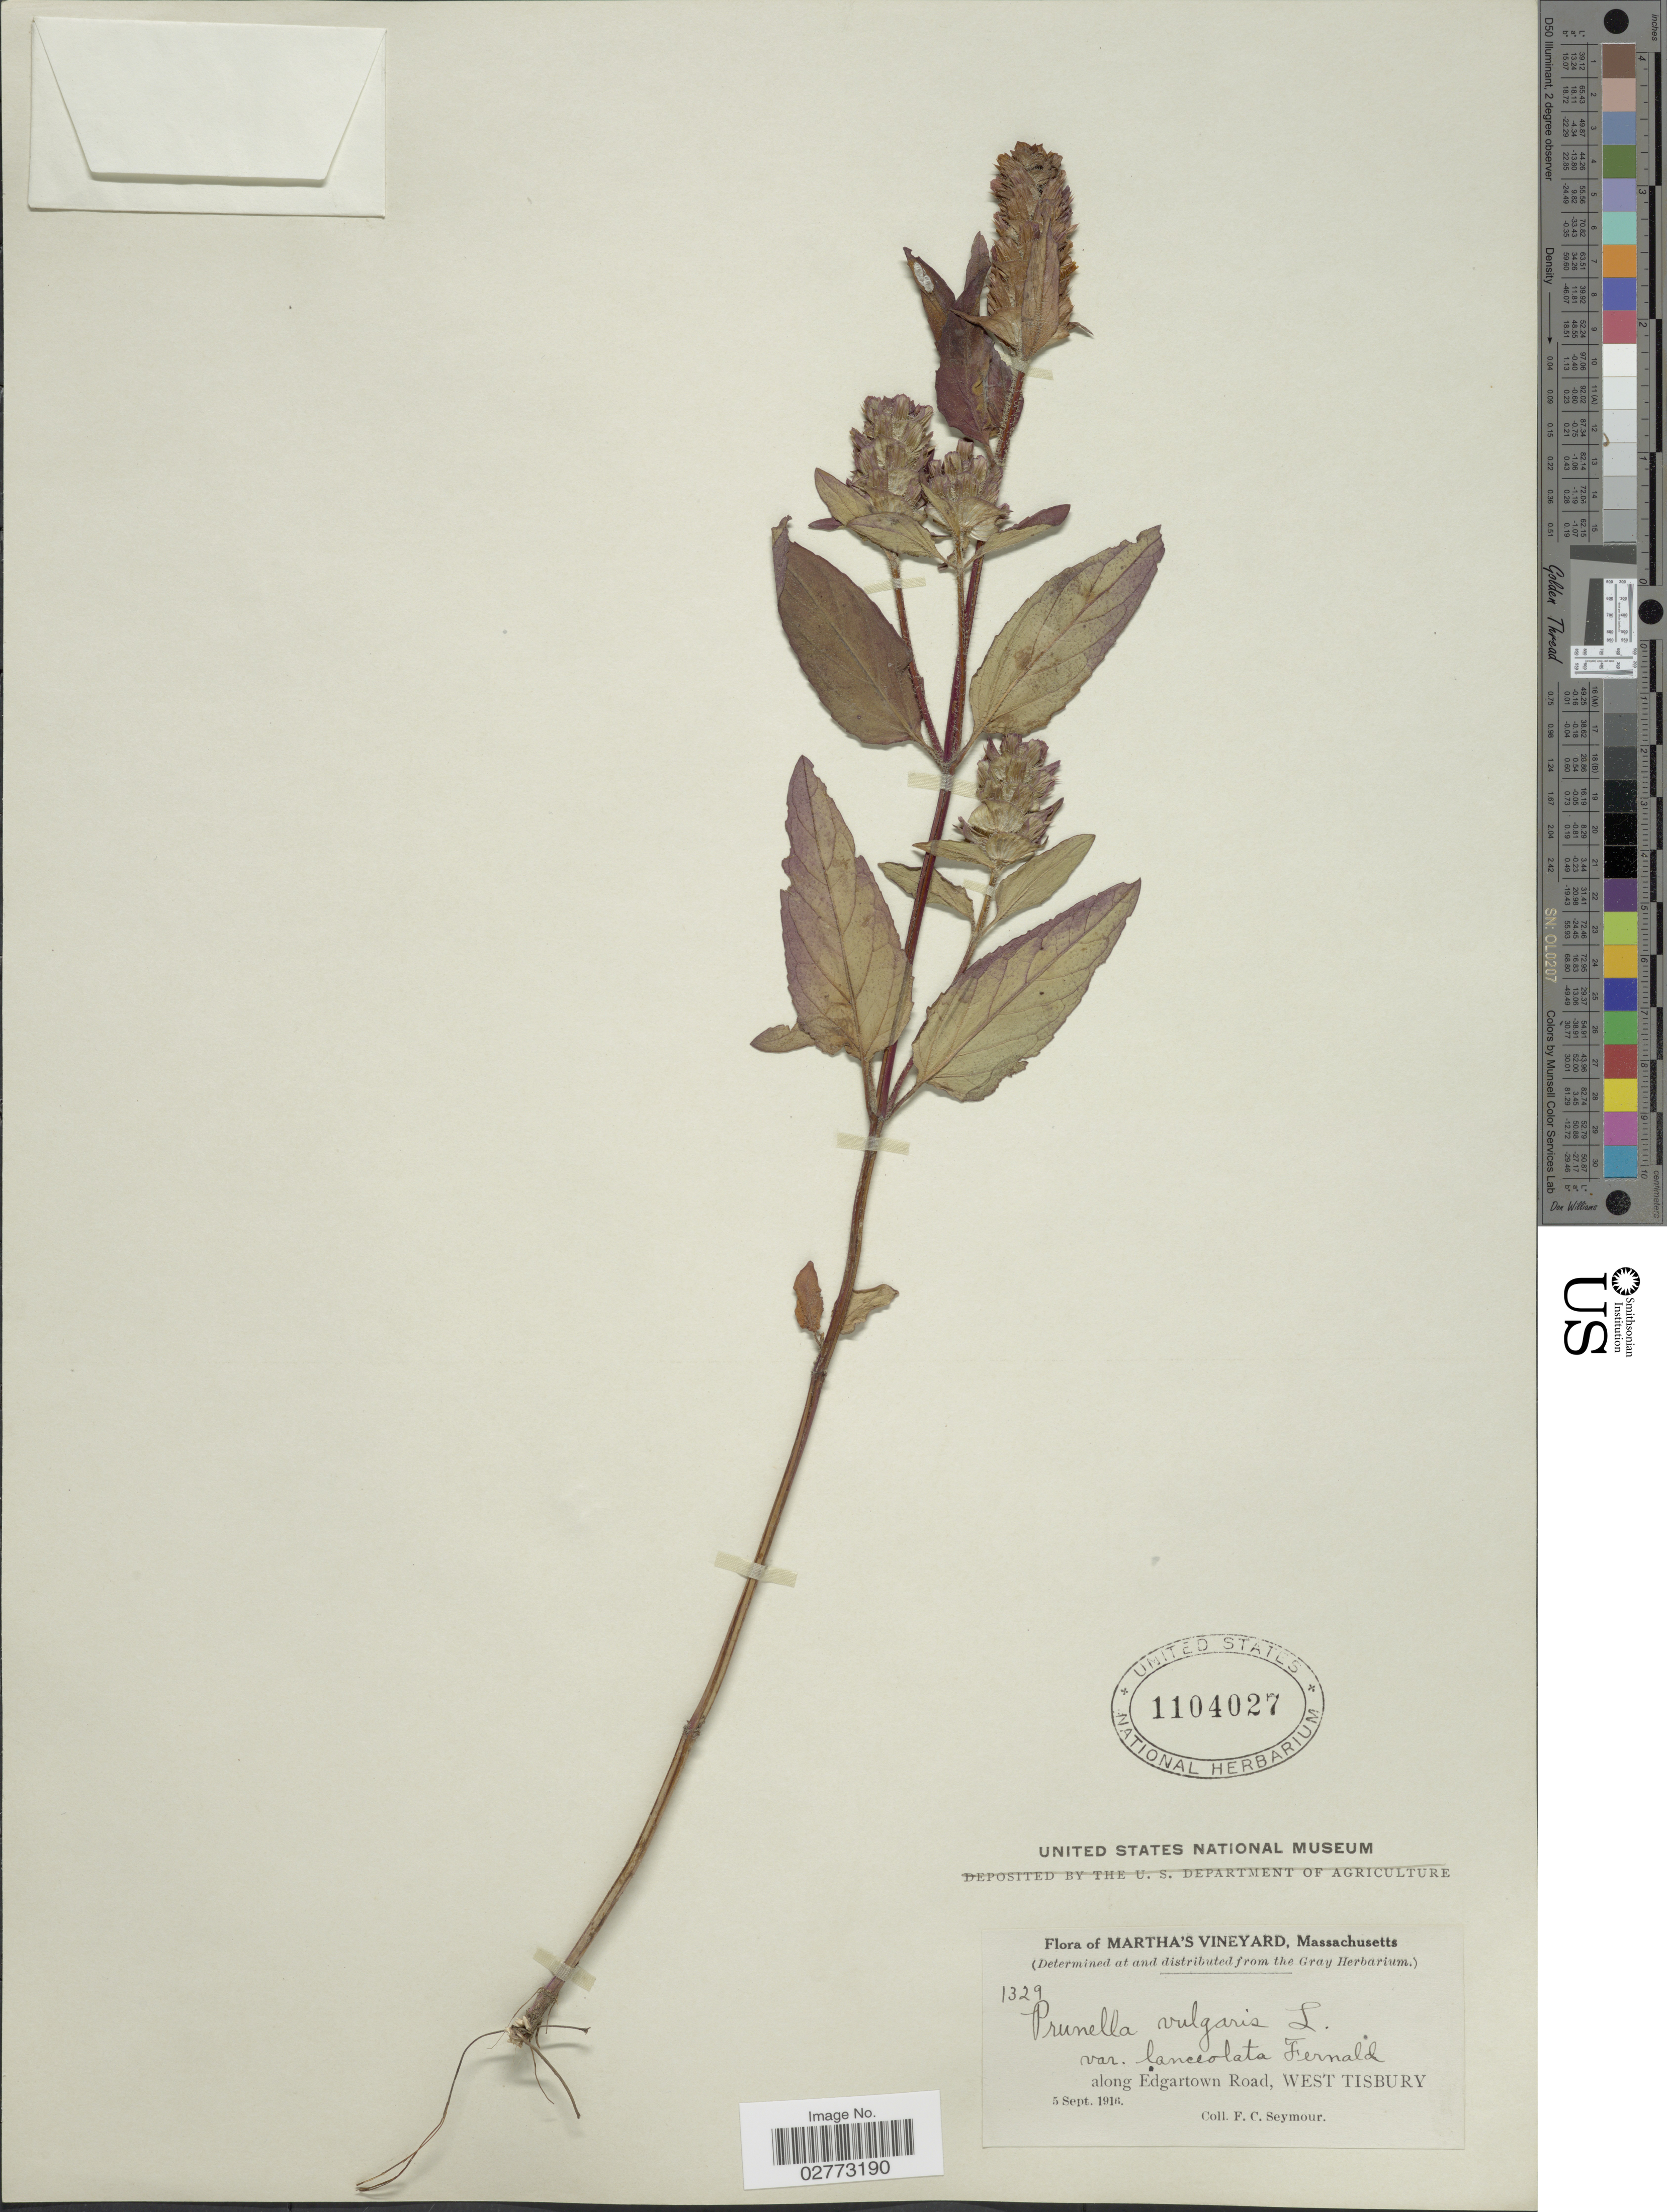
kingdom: Plantae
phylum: Tracheophyta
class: Magnoliopsida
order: Lamiales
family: Lamiaceae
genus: Prunella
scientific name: Prunella vulgaris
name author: L.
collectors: F. C. Seymour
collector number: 1329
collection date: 1916-09-05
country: United States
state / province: Massachusetts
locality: Martha's Vineyard, along Edgartown Road, West Tisbury.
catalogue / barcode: US 1104027